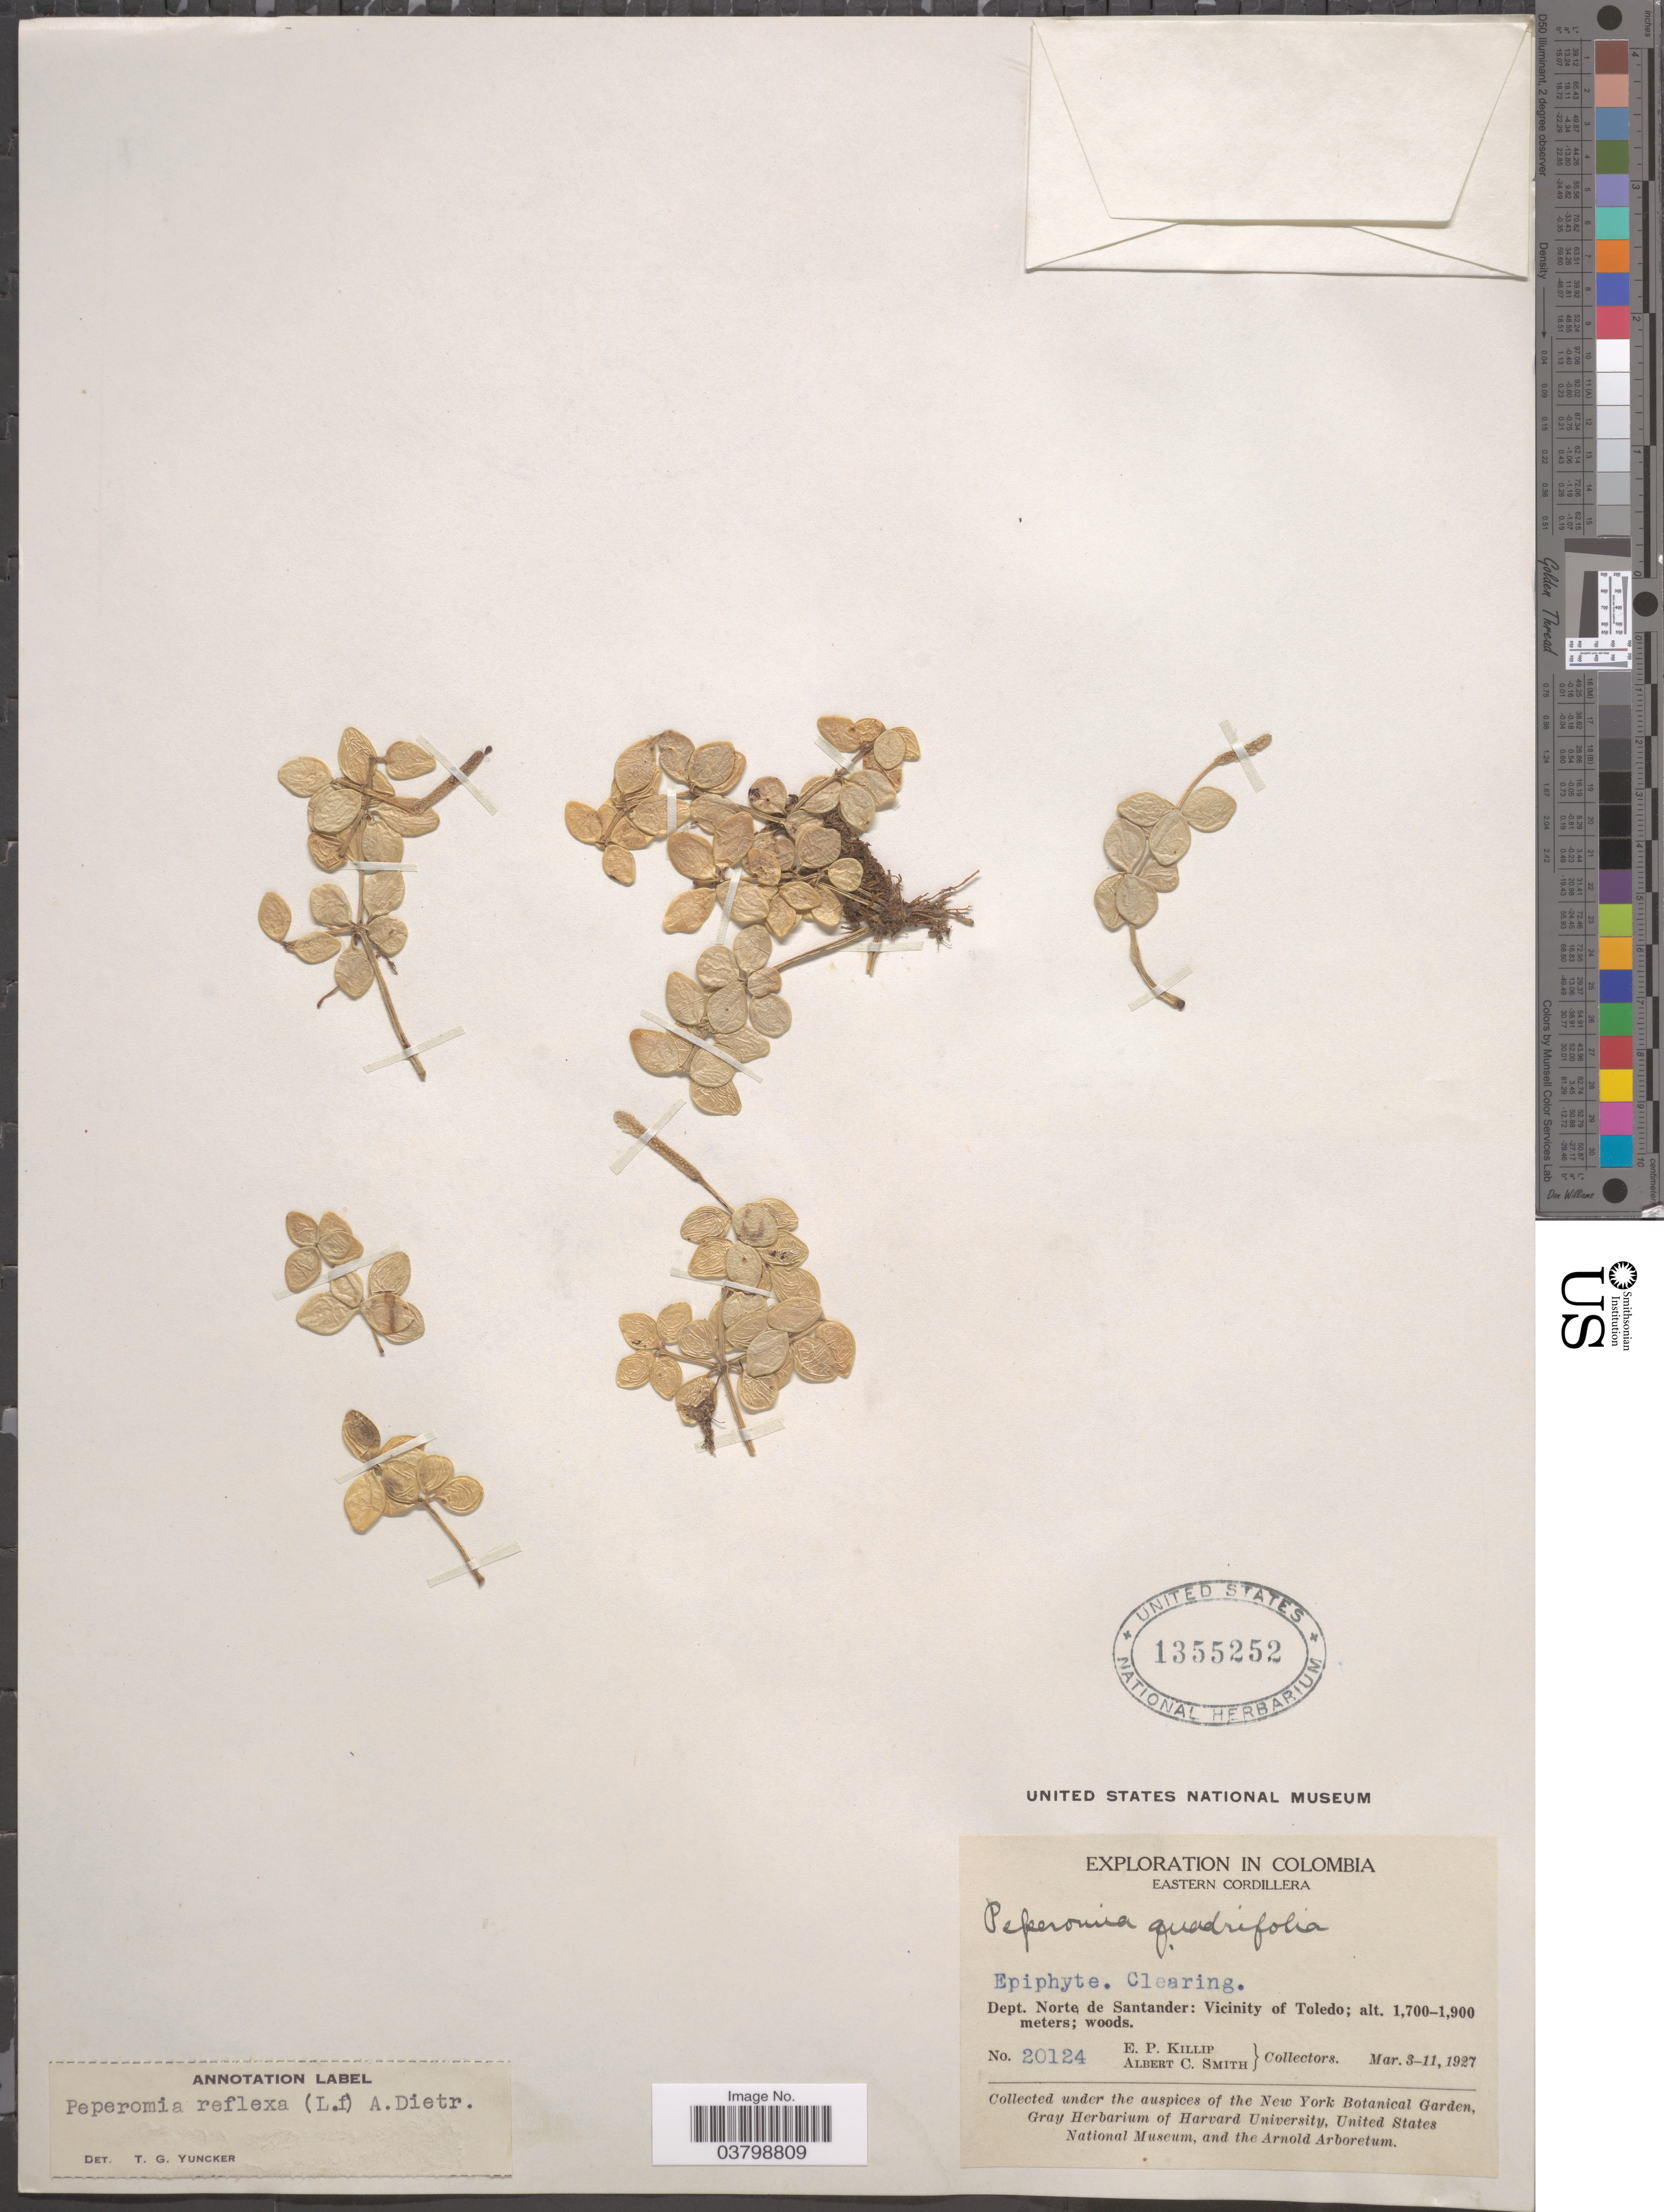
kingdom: Plantae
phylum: Tracheophyta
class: Magnoliopsida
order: Piperales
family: Piperaceae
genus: Peperomia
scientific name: Peperomia tetraphylla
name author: (G. Forst.) Hook. & Arn.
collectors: E. P. Killip & A. C. Smith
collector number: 20124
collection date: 1927-03-03/1927-03-11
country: Colombia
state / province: Norte de Santander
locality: Eastern Cordillera. Dept. Norte de Santander: Vicinity of Toledo.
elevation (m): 1700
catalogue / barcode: US 1355252